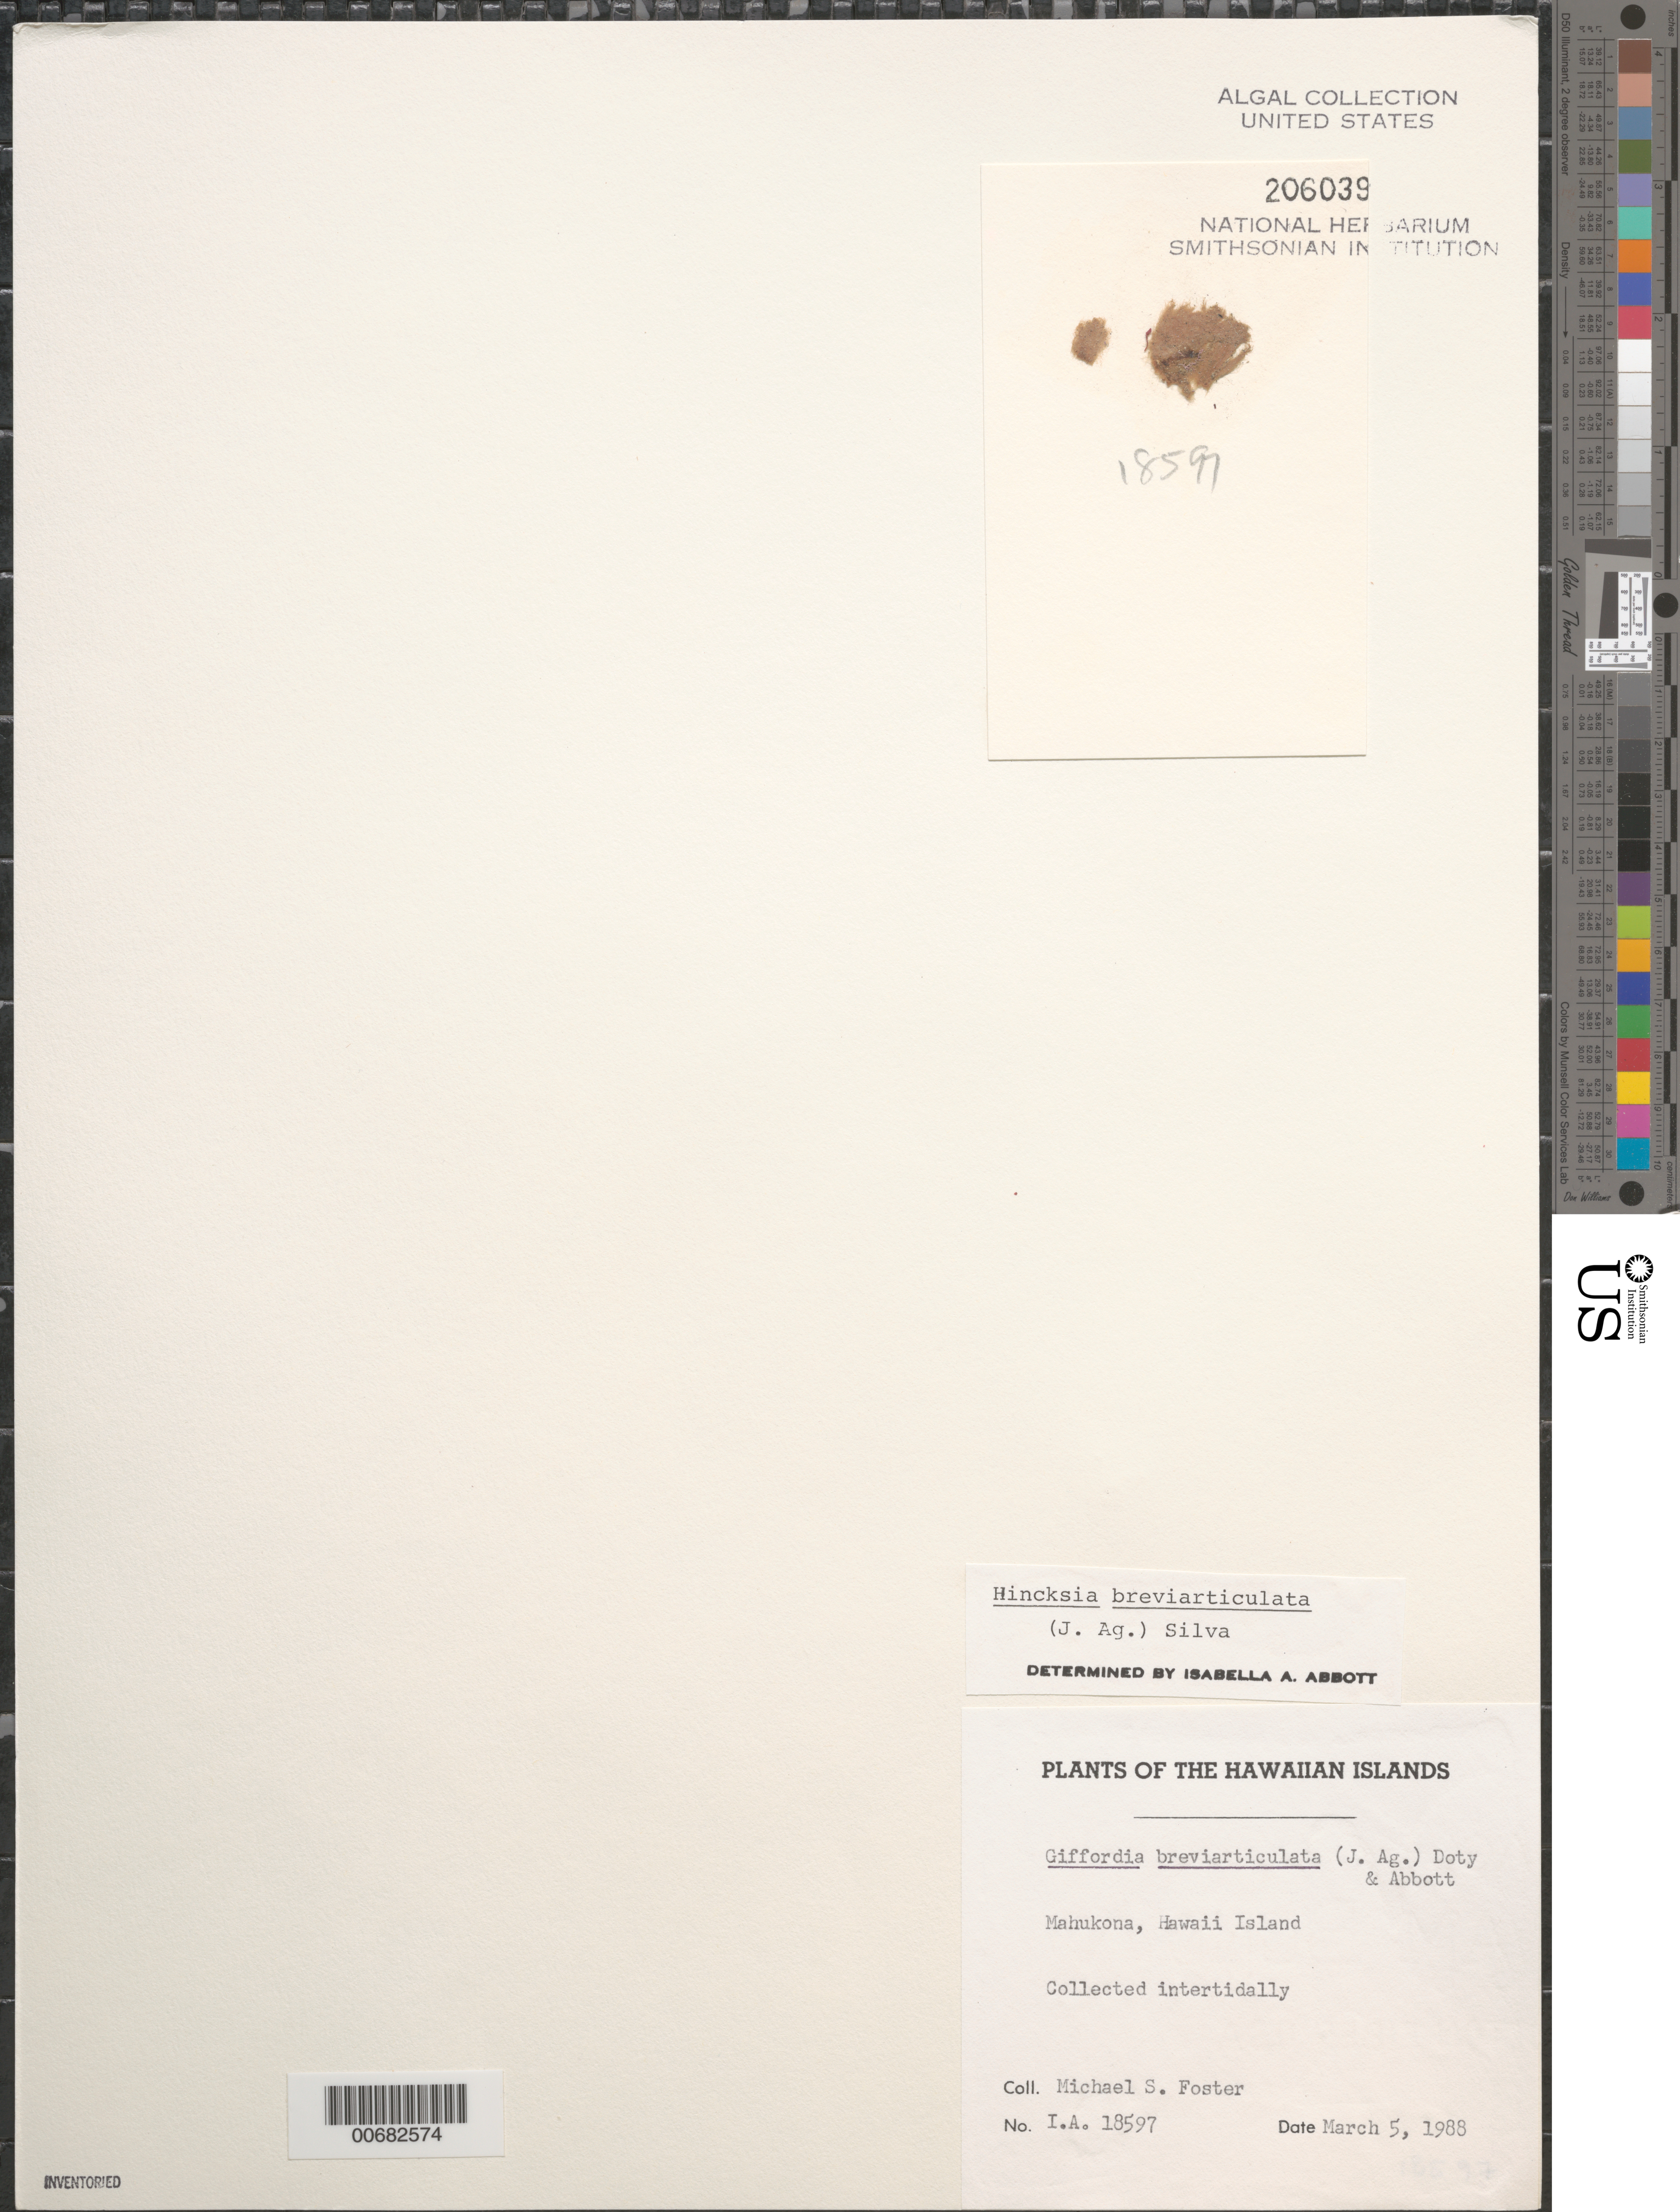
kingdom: Chromista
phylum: Ochrophyta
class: Phaeophyceae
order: Scytothamnales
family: Asteronemataceae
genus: Asteronema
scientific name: Asteronema breviarticulatum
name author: (J. Agardh) Ouriques & Bouzon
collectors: M. Foster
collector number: IAA 18597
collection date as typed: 05 Mar 1988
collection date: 1988-03-05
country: United States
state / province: Hawaii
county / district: Hawaii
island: Hawaii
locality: Mahukona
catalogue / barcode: US 206039